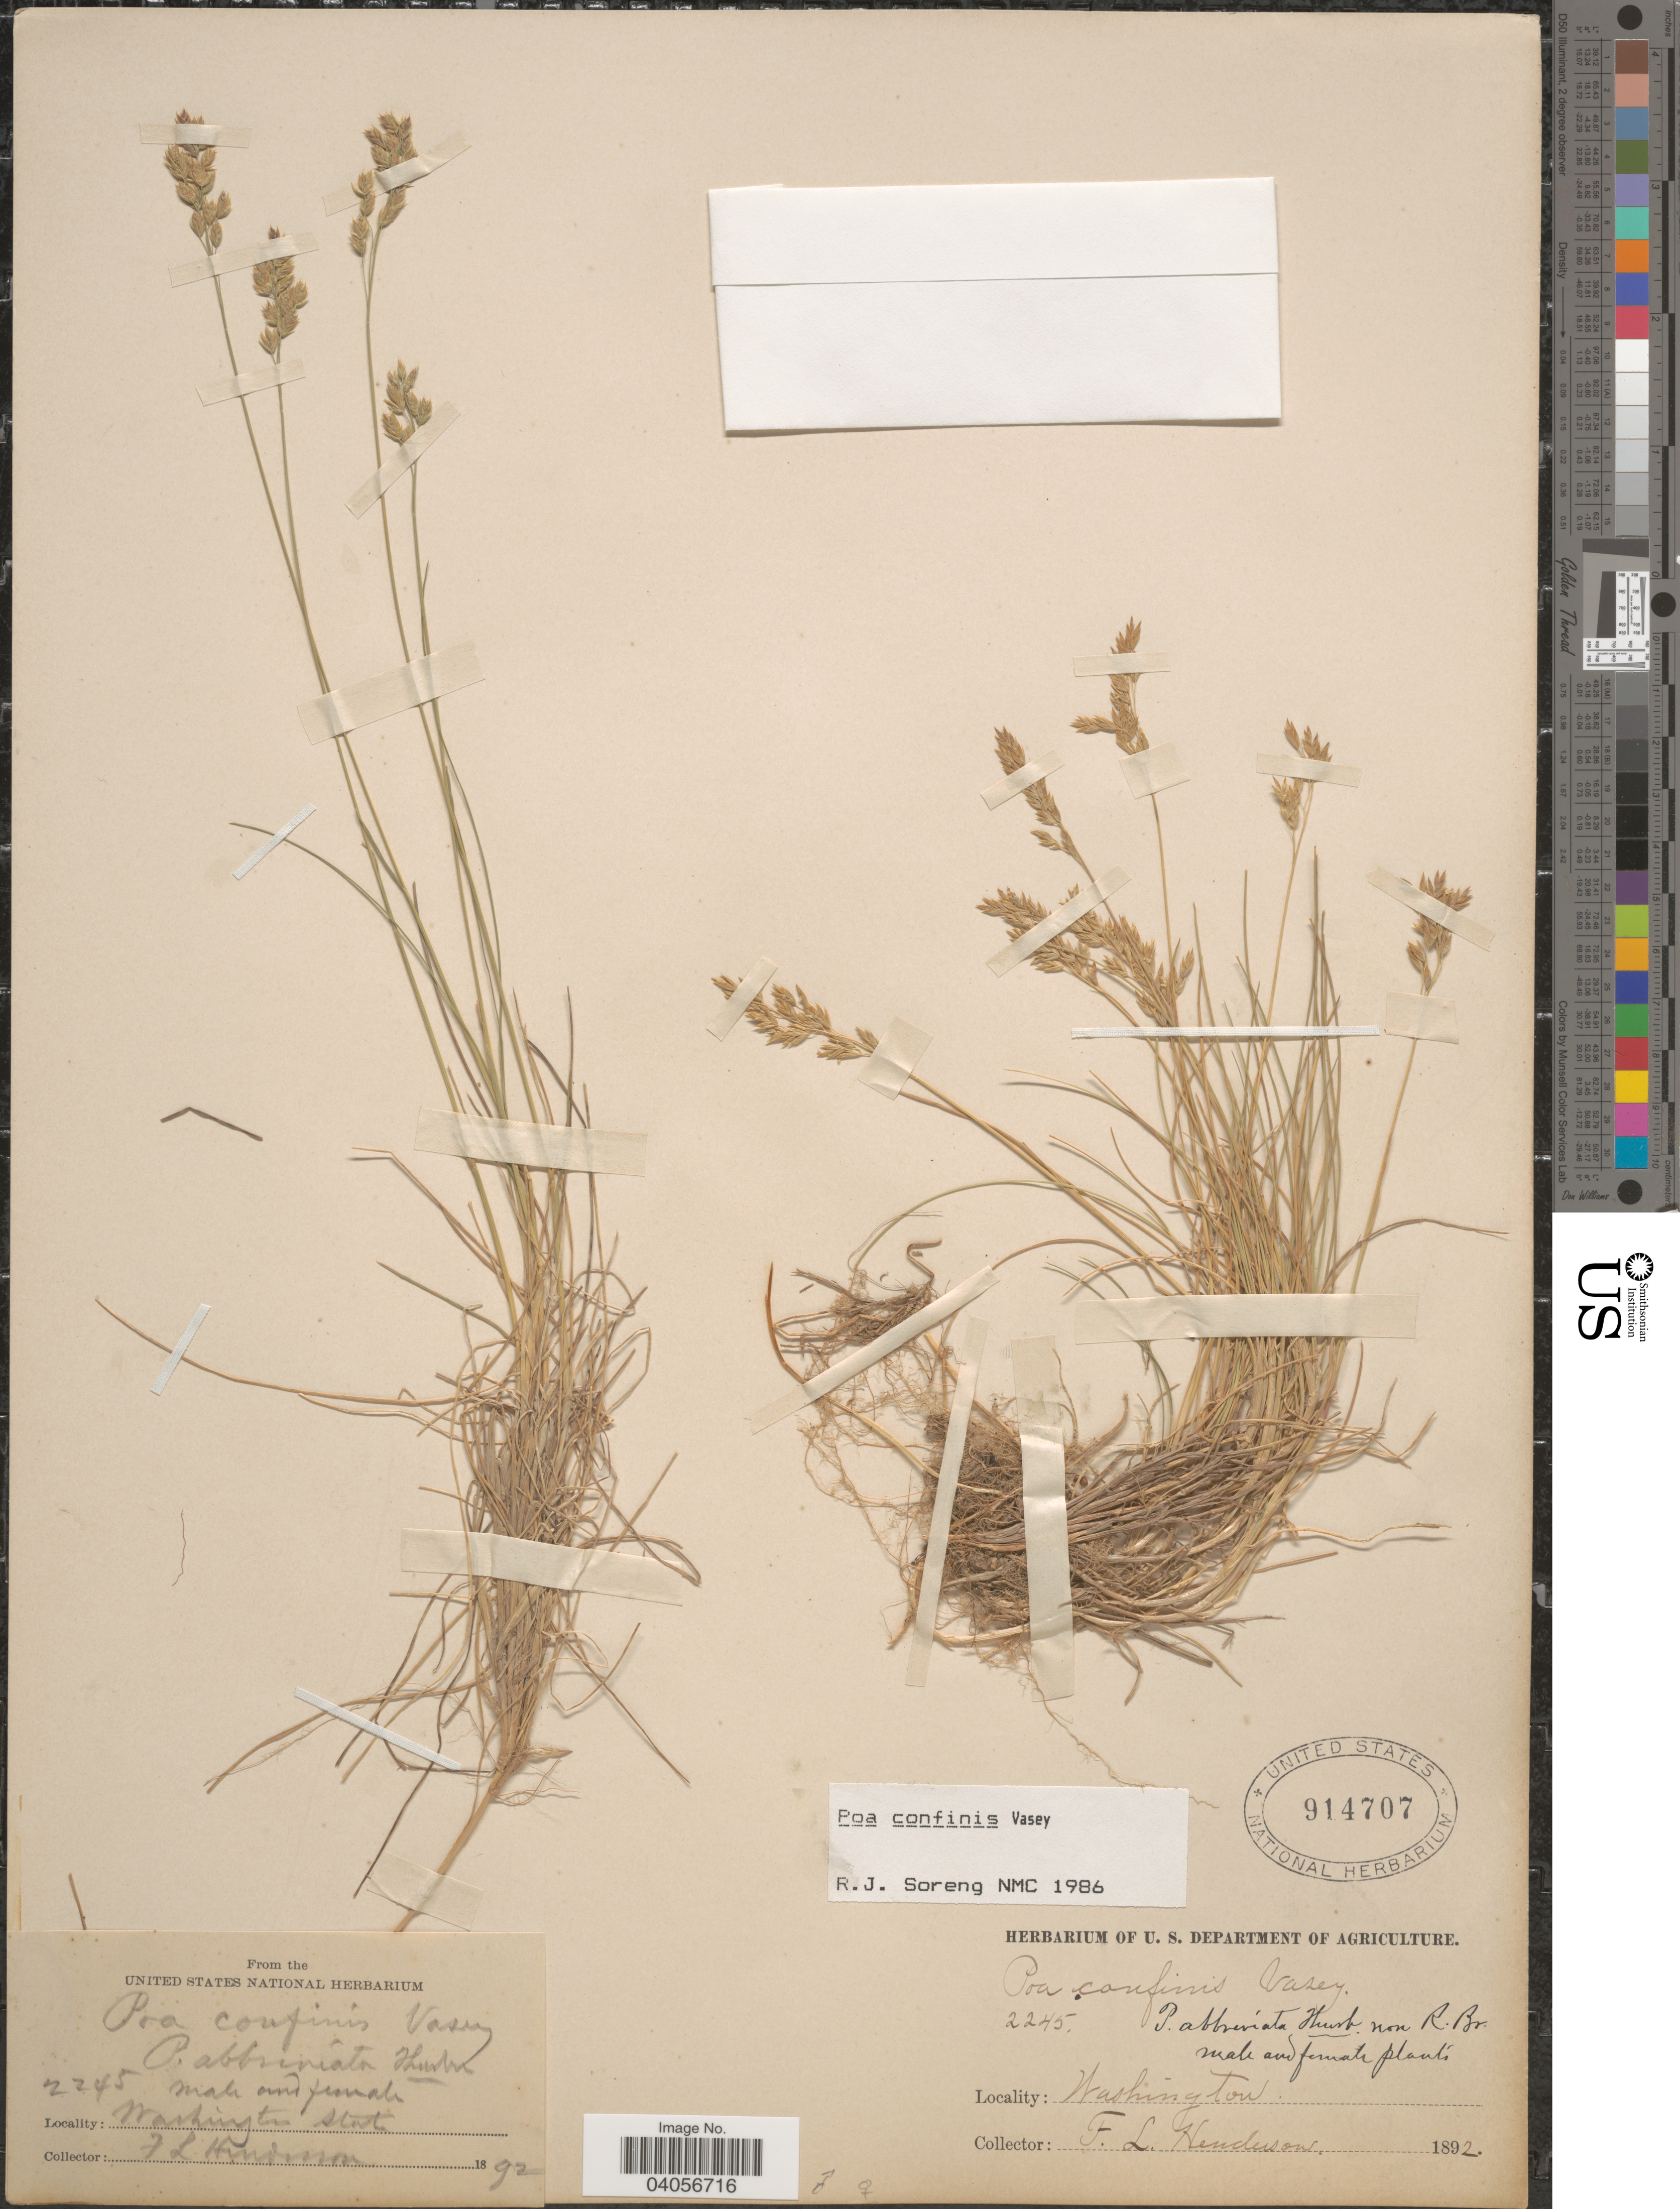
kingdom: Plantae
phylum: Tracheophyta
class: Liliopsida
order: Poales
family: Poaceae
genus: Poa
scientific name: Poa confinis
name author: Vasey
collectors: F. Henderson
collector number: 2245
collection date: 1892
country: United States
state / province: Washington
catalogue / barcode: US 914707